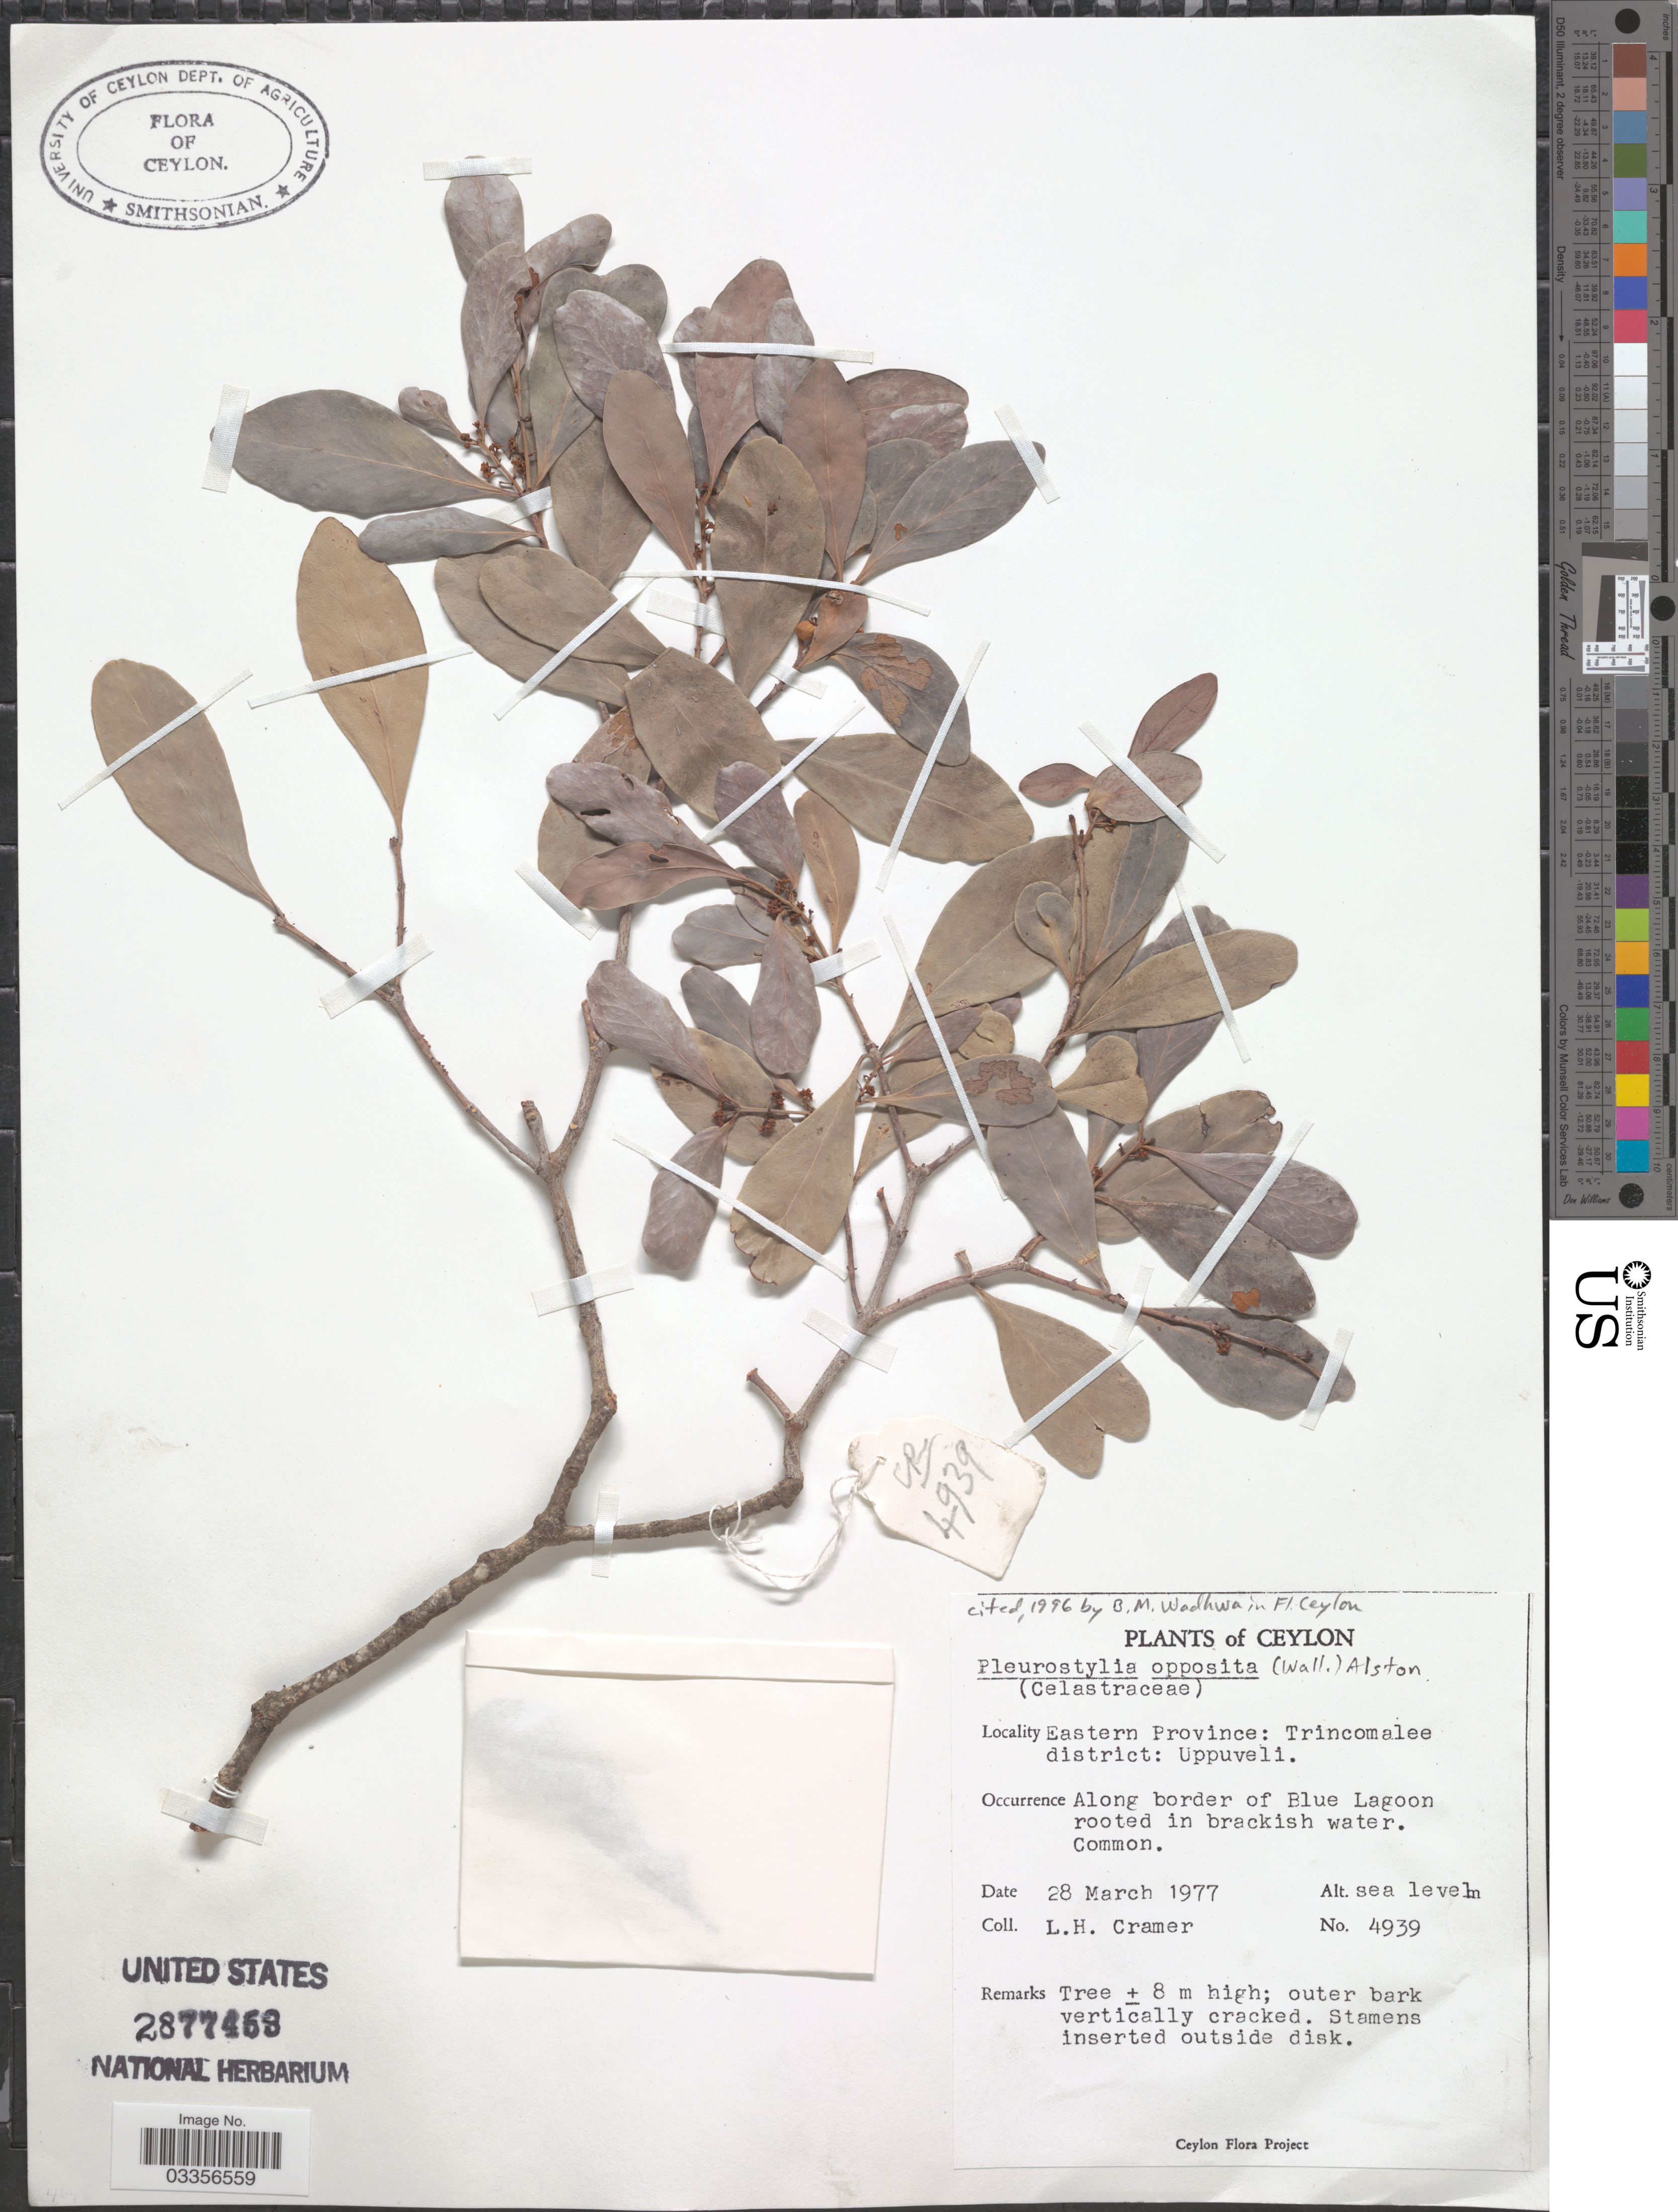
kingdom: Plantae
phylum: Tracheophyta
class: Magnoliopsida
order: Celastrales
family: Celastraceae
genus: Pleurostylia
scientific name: Pleurostylia opposita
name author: (Wall.) Alston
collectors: L. H. Cramer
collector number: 4939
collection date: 1977-03-28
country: Sri Lanka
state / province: Eastern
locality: Ceylon, Eastern Province: Trincomalee district: Uppuveli, Along border of Blue Lagoon rooted in brackish water.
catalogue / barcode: US 2877463